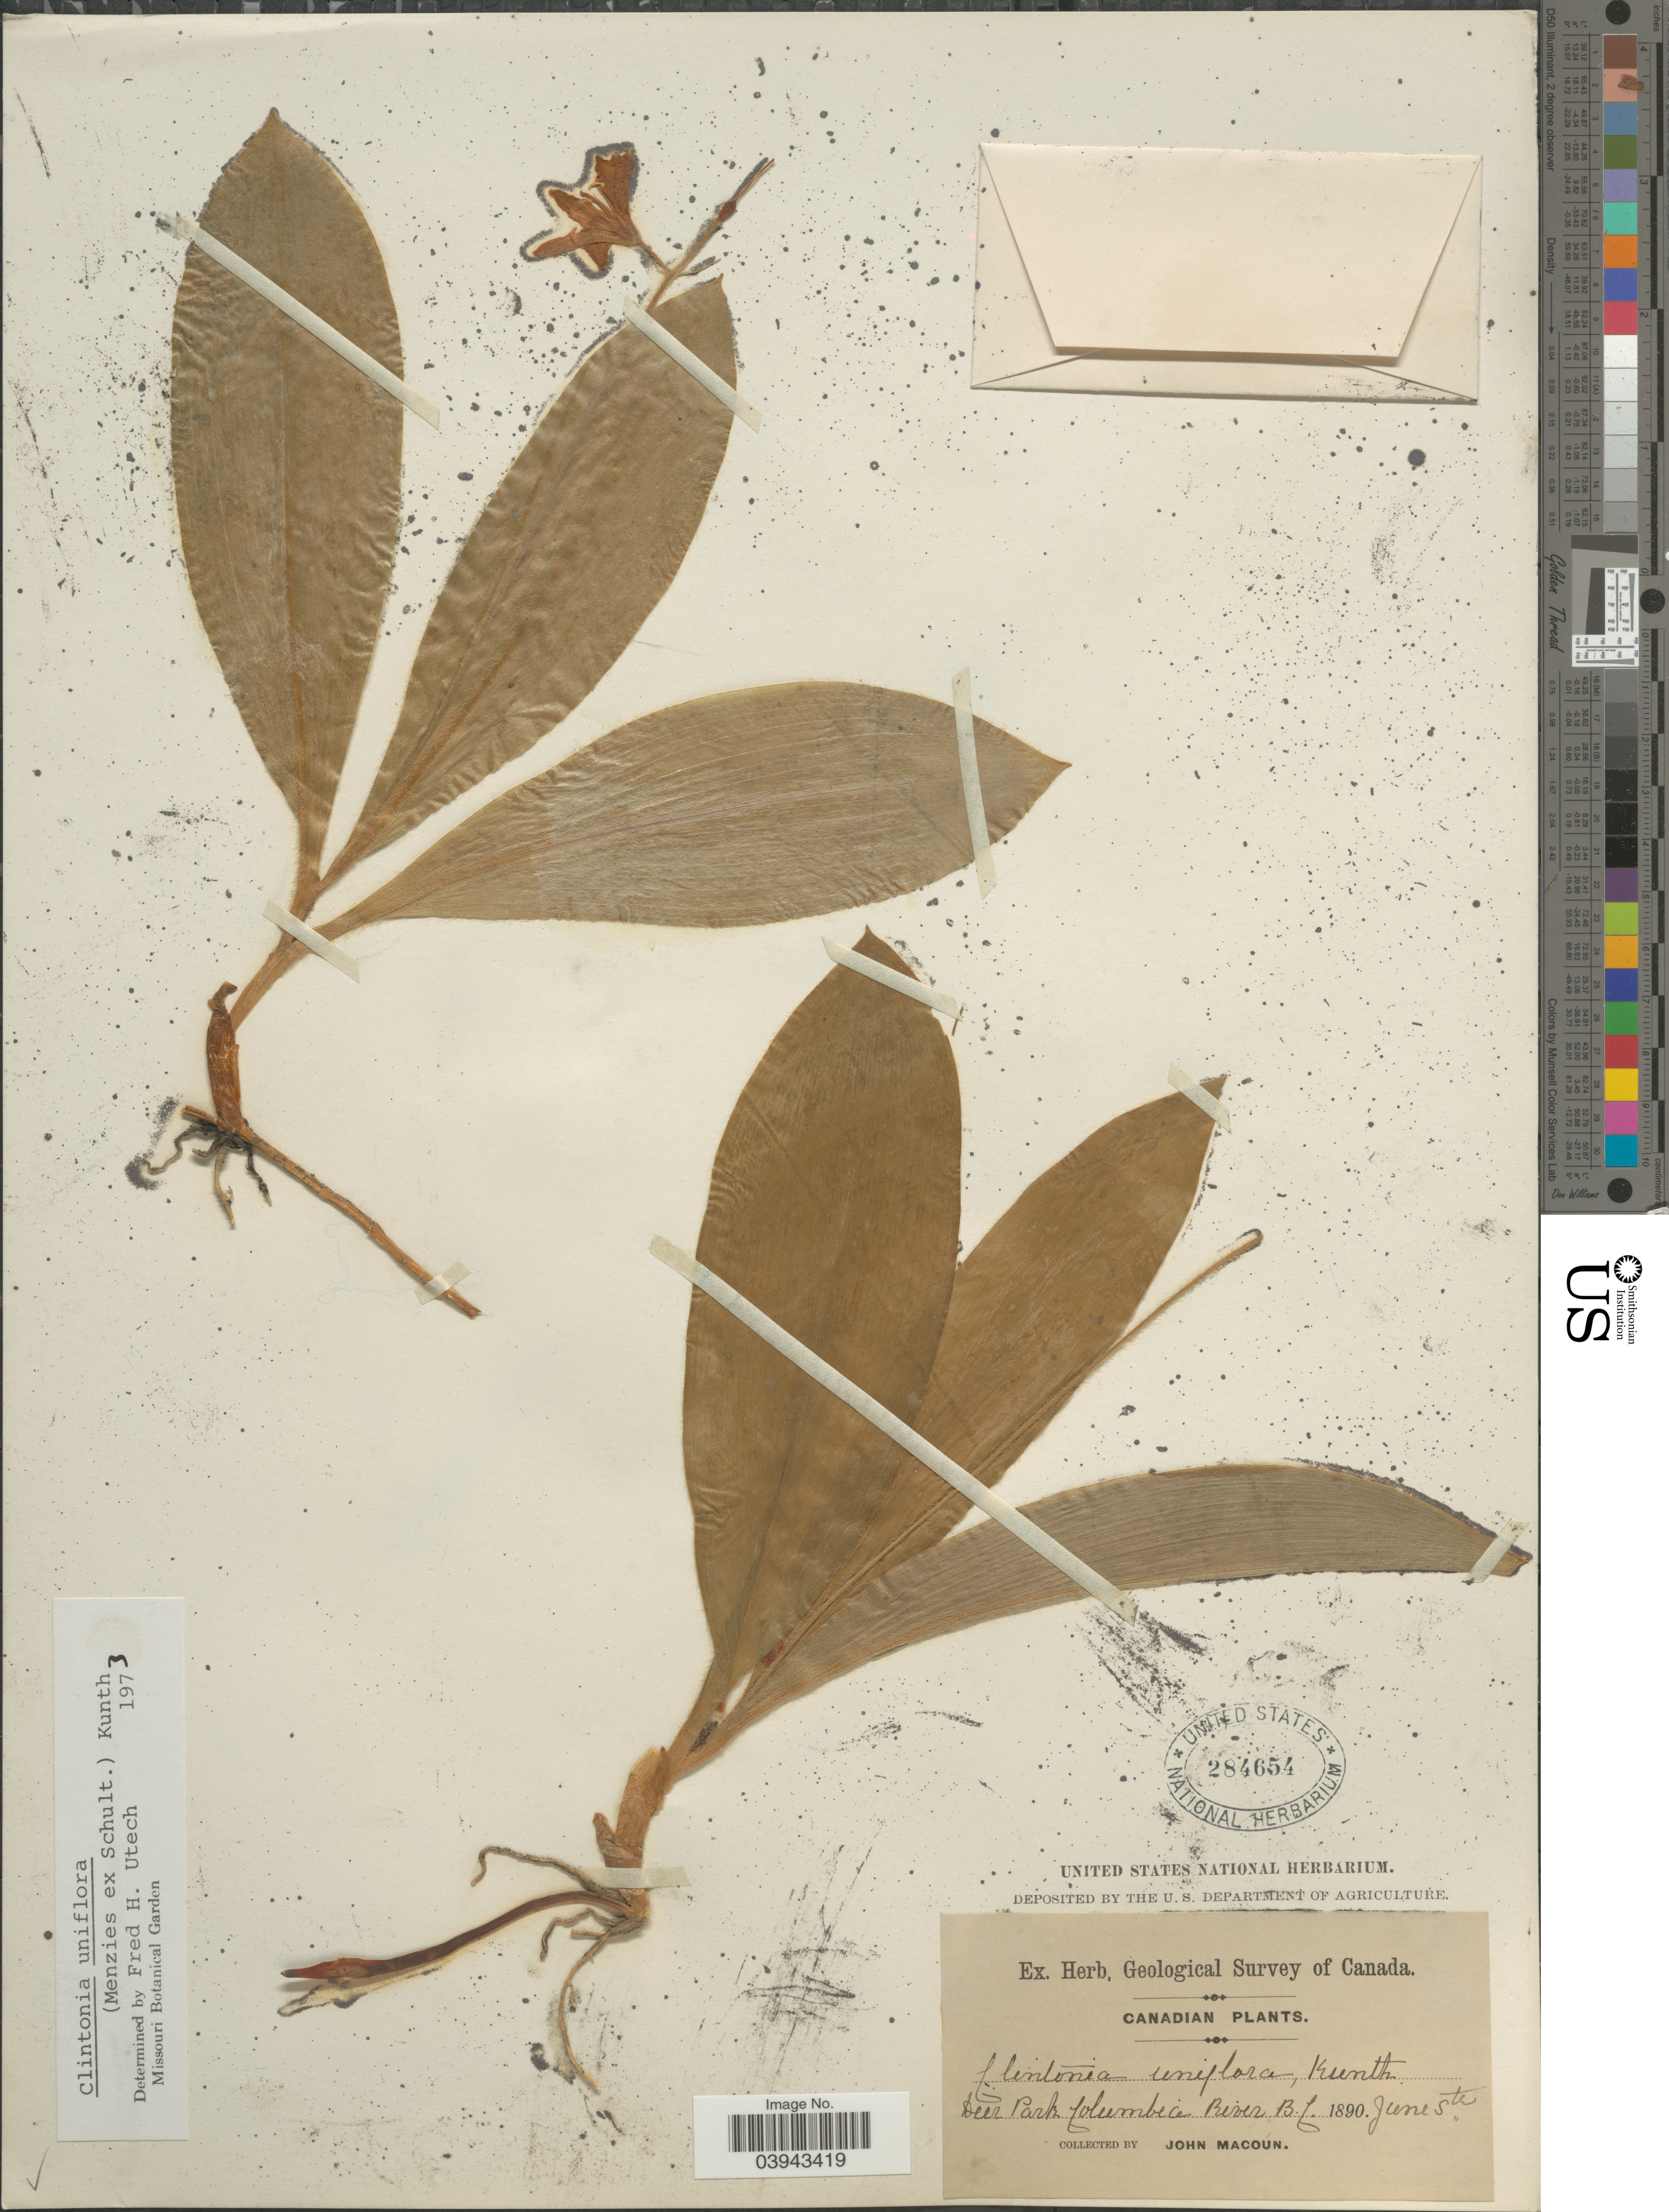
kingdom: Plantae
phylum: Tracheophyta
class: Liliopsida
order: Liliales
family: Liliaceae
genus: Clintonia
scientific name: Clintonia uniflora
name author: Kunth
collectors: J. Macoun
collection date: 1890-06-05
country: Canada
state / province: British Columbia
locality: Deer Park, Columbia River, B.C.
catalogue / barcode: US 284654